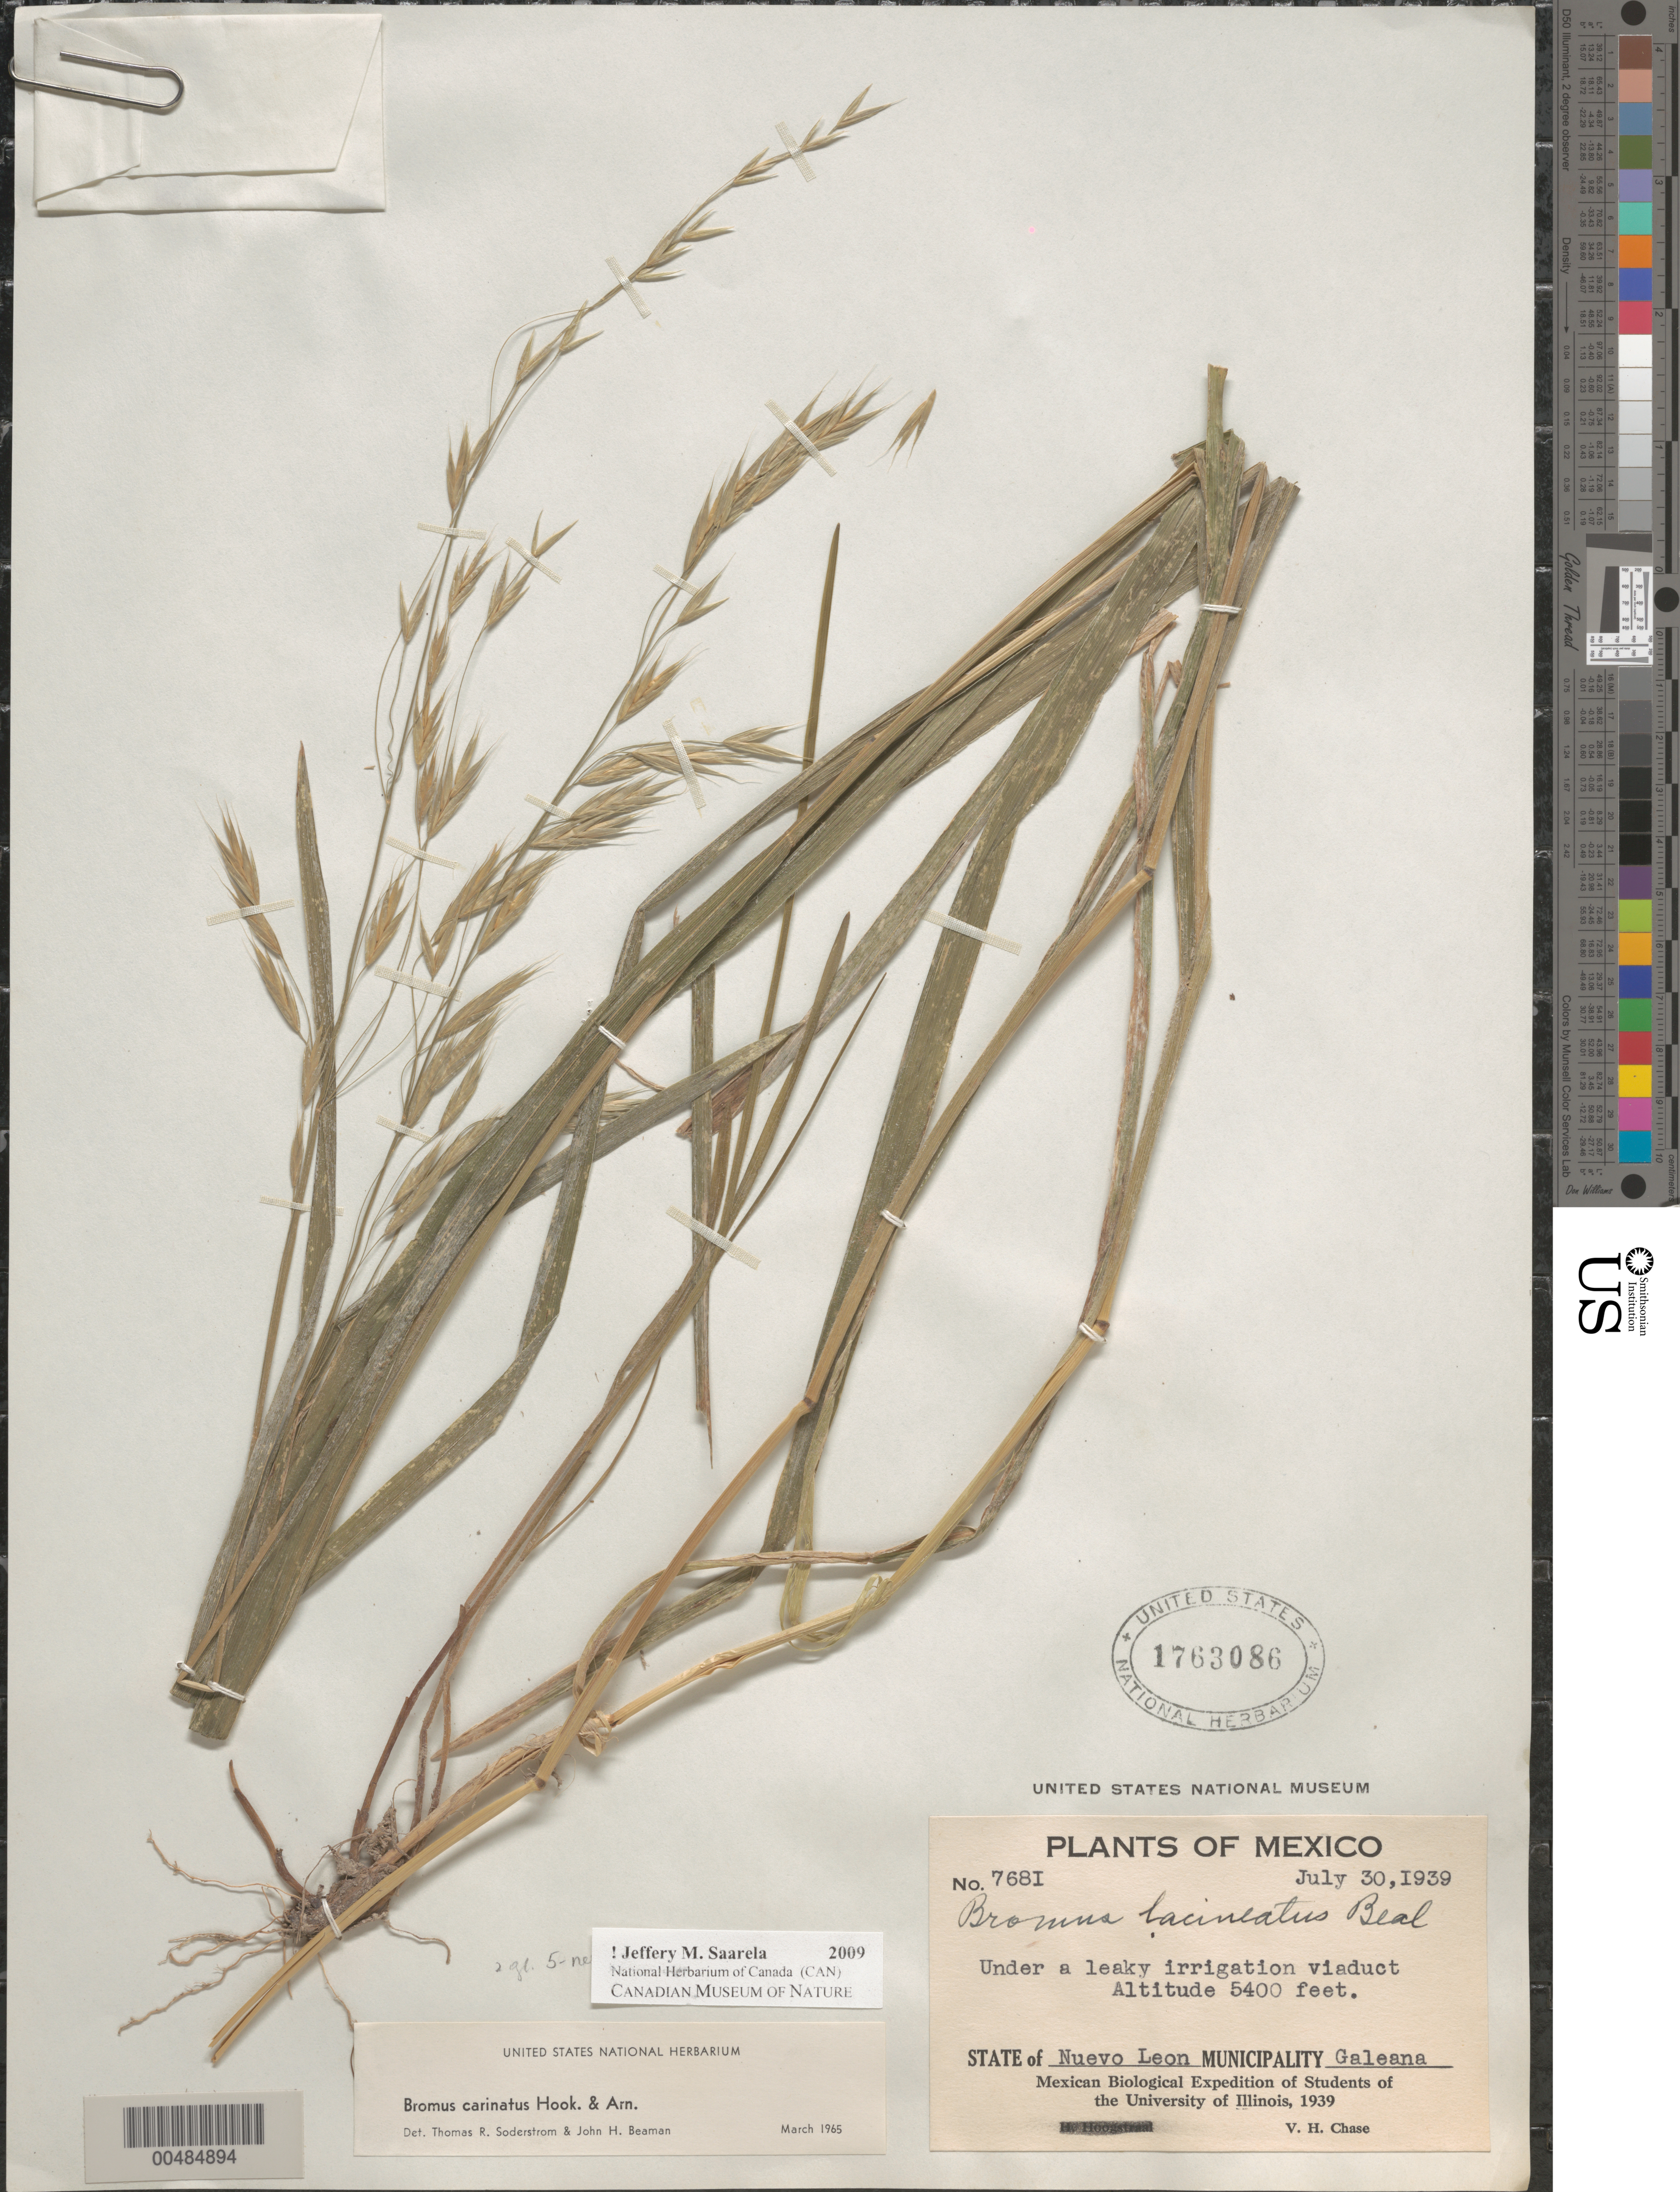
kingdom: Plantae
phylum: Tracheophyta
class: Liliopsida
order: Poales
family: Poaceae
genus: Bromus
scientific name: Bromus carinatus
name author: Hook. & Arn.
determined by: Soderstrom, T. R.; Beaman, J. H.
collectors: V. H. Chase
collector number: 7681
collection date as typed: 30 Jul 1939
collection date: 1939-07-30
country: Mexico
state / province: Nuevo León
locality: Mun. Galeana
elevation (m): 1646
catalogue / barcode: US 1763086